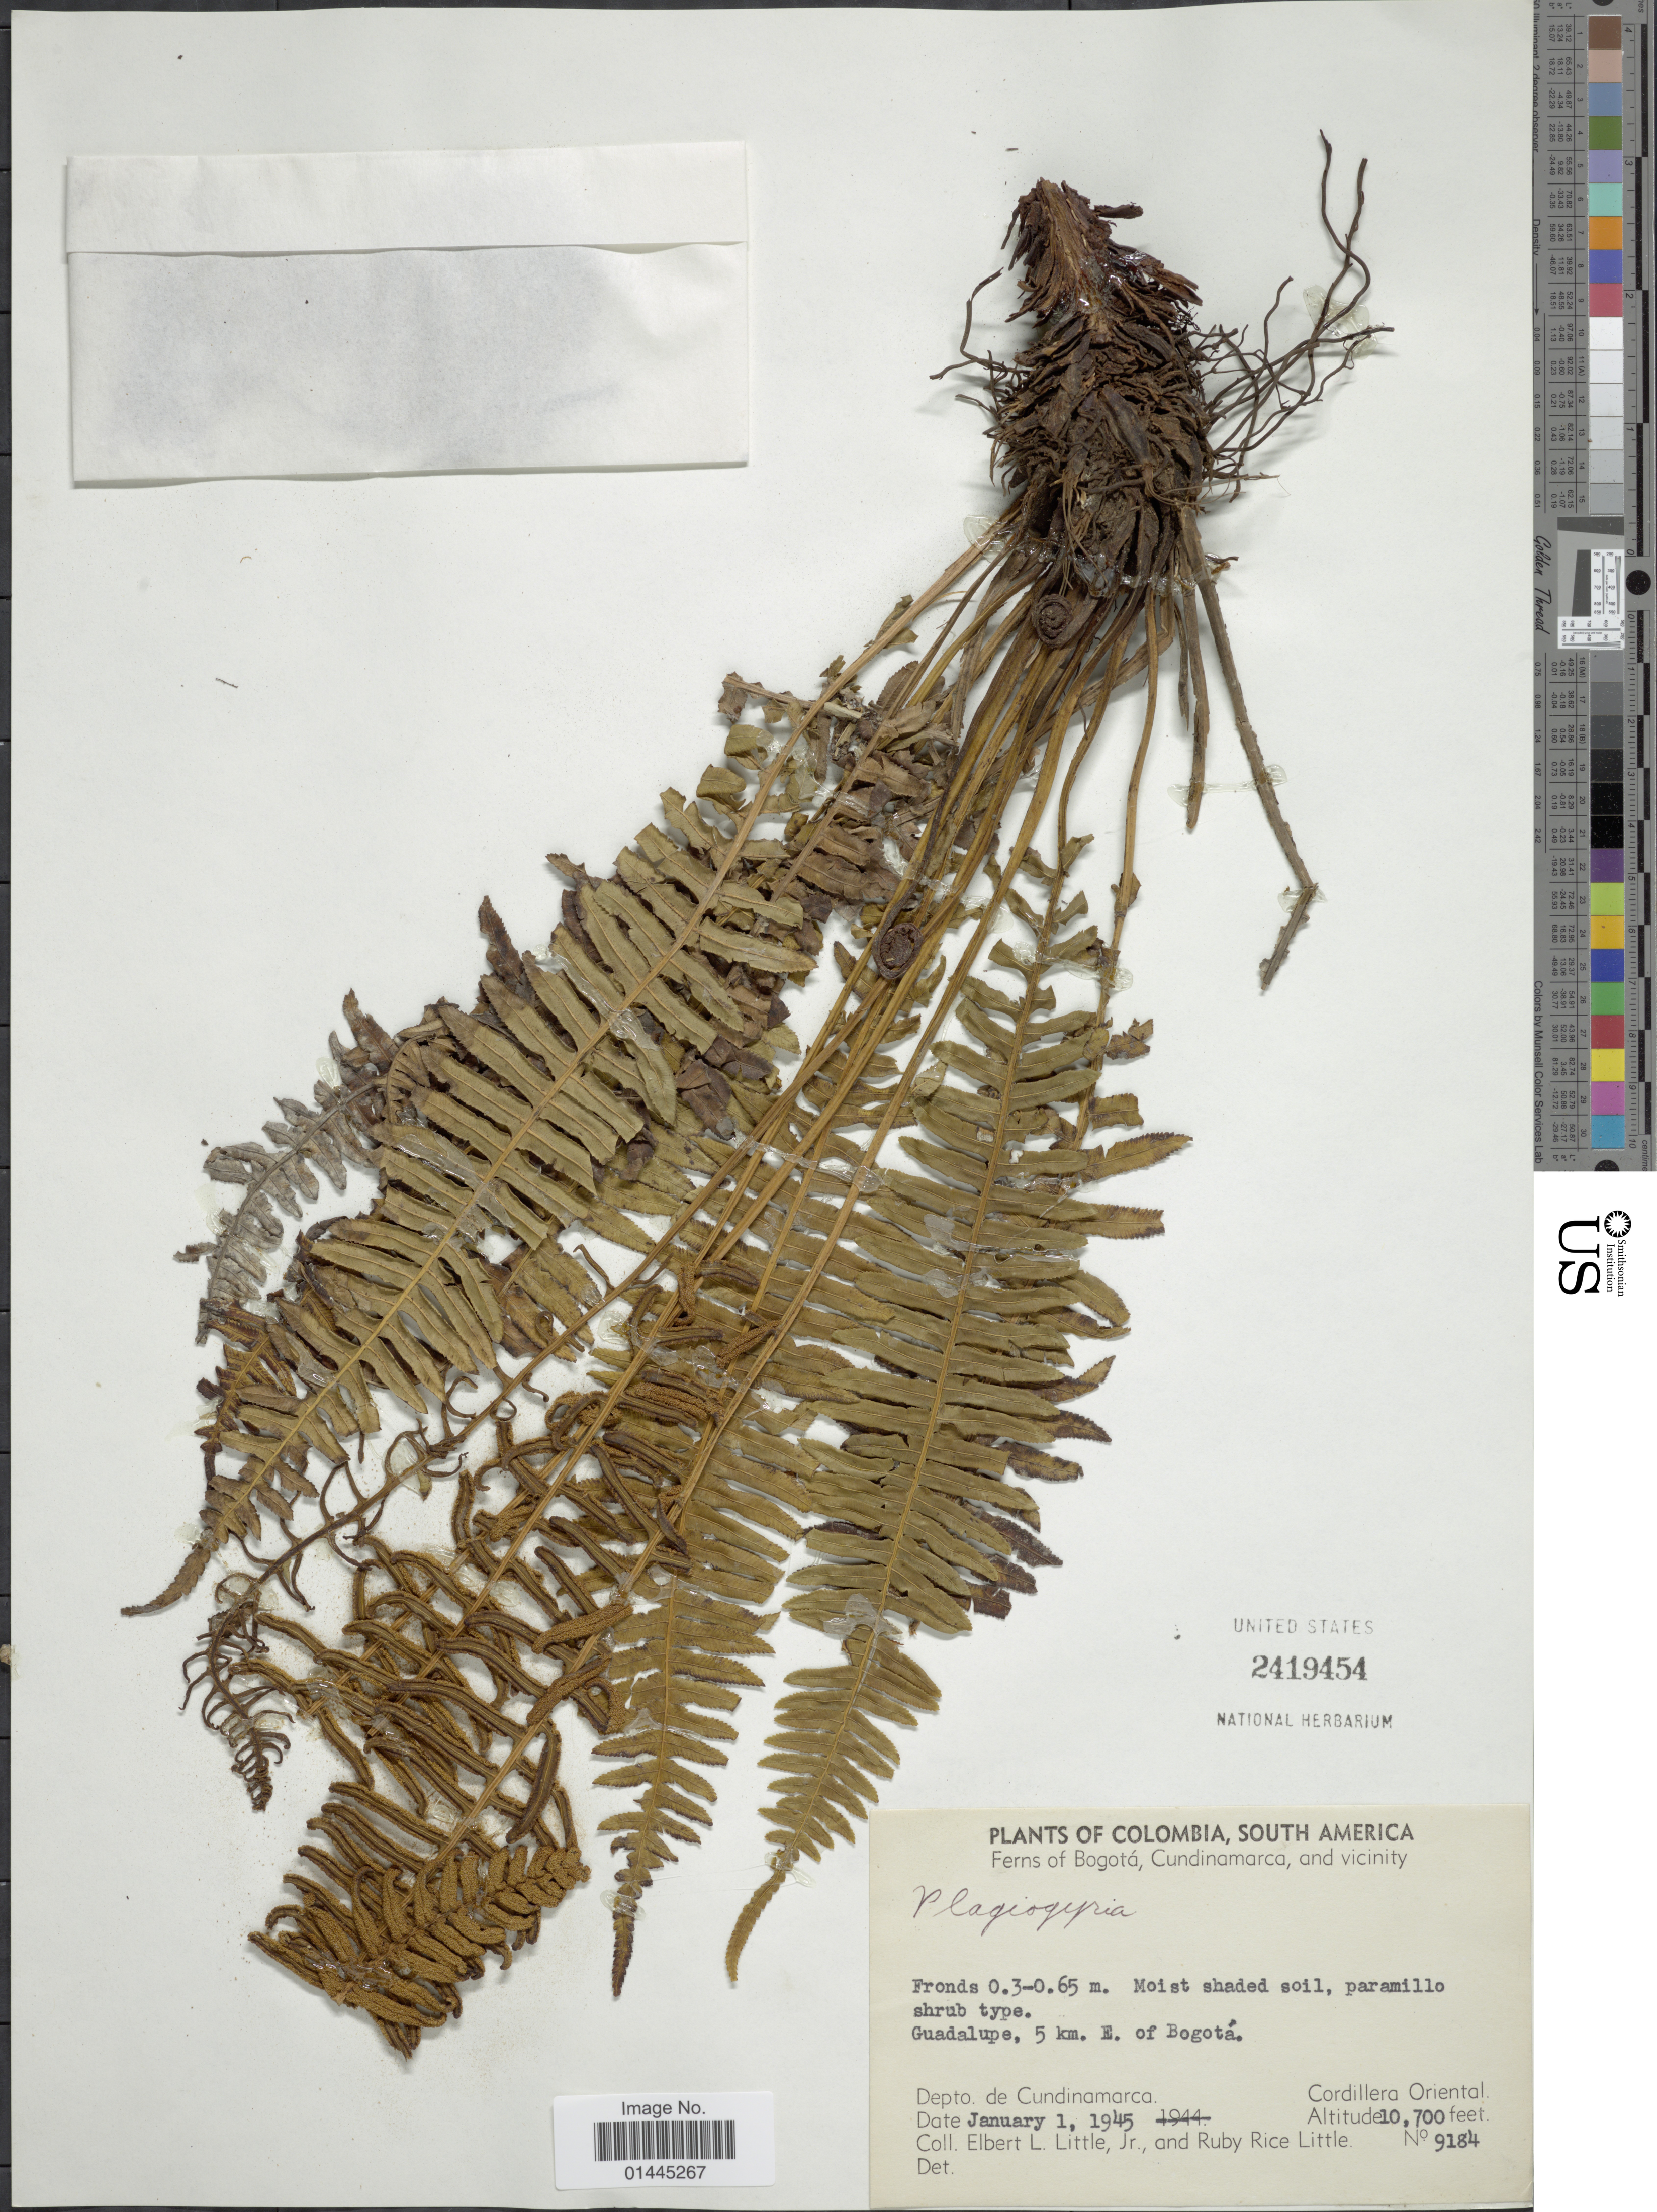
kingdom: Plantae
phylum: Tracheophyta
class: Polypodiopsida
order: Cyatheales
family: Plagiogyriaceae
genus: Plagiogyria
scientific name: Plagiogyria semicordata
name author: (C. Presl) Christ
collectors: E. L. Little & R. R. Little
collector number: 9184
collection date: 1945-01-01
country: Colombia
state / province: Cundinamarca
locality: Bogota, Cundinamarca, and vicinity, Guadalupe, 5 km. E. of Bogota, Cordillera Orinetal.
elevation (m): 3261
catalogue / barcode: US 2419454